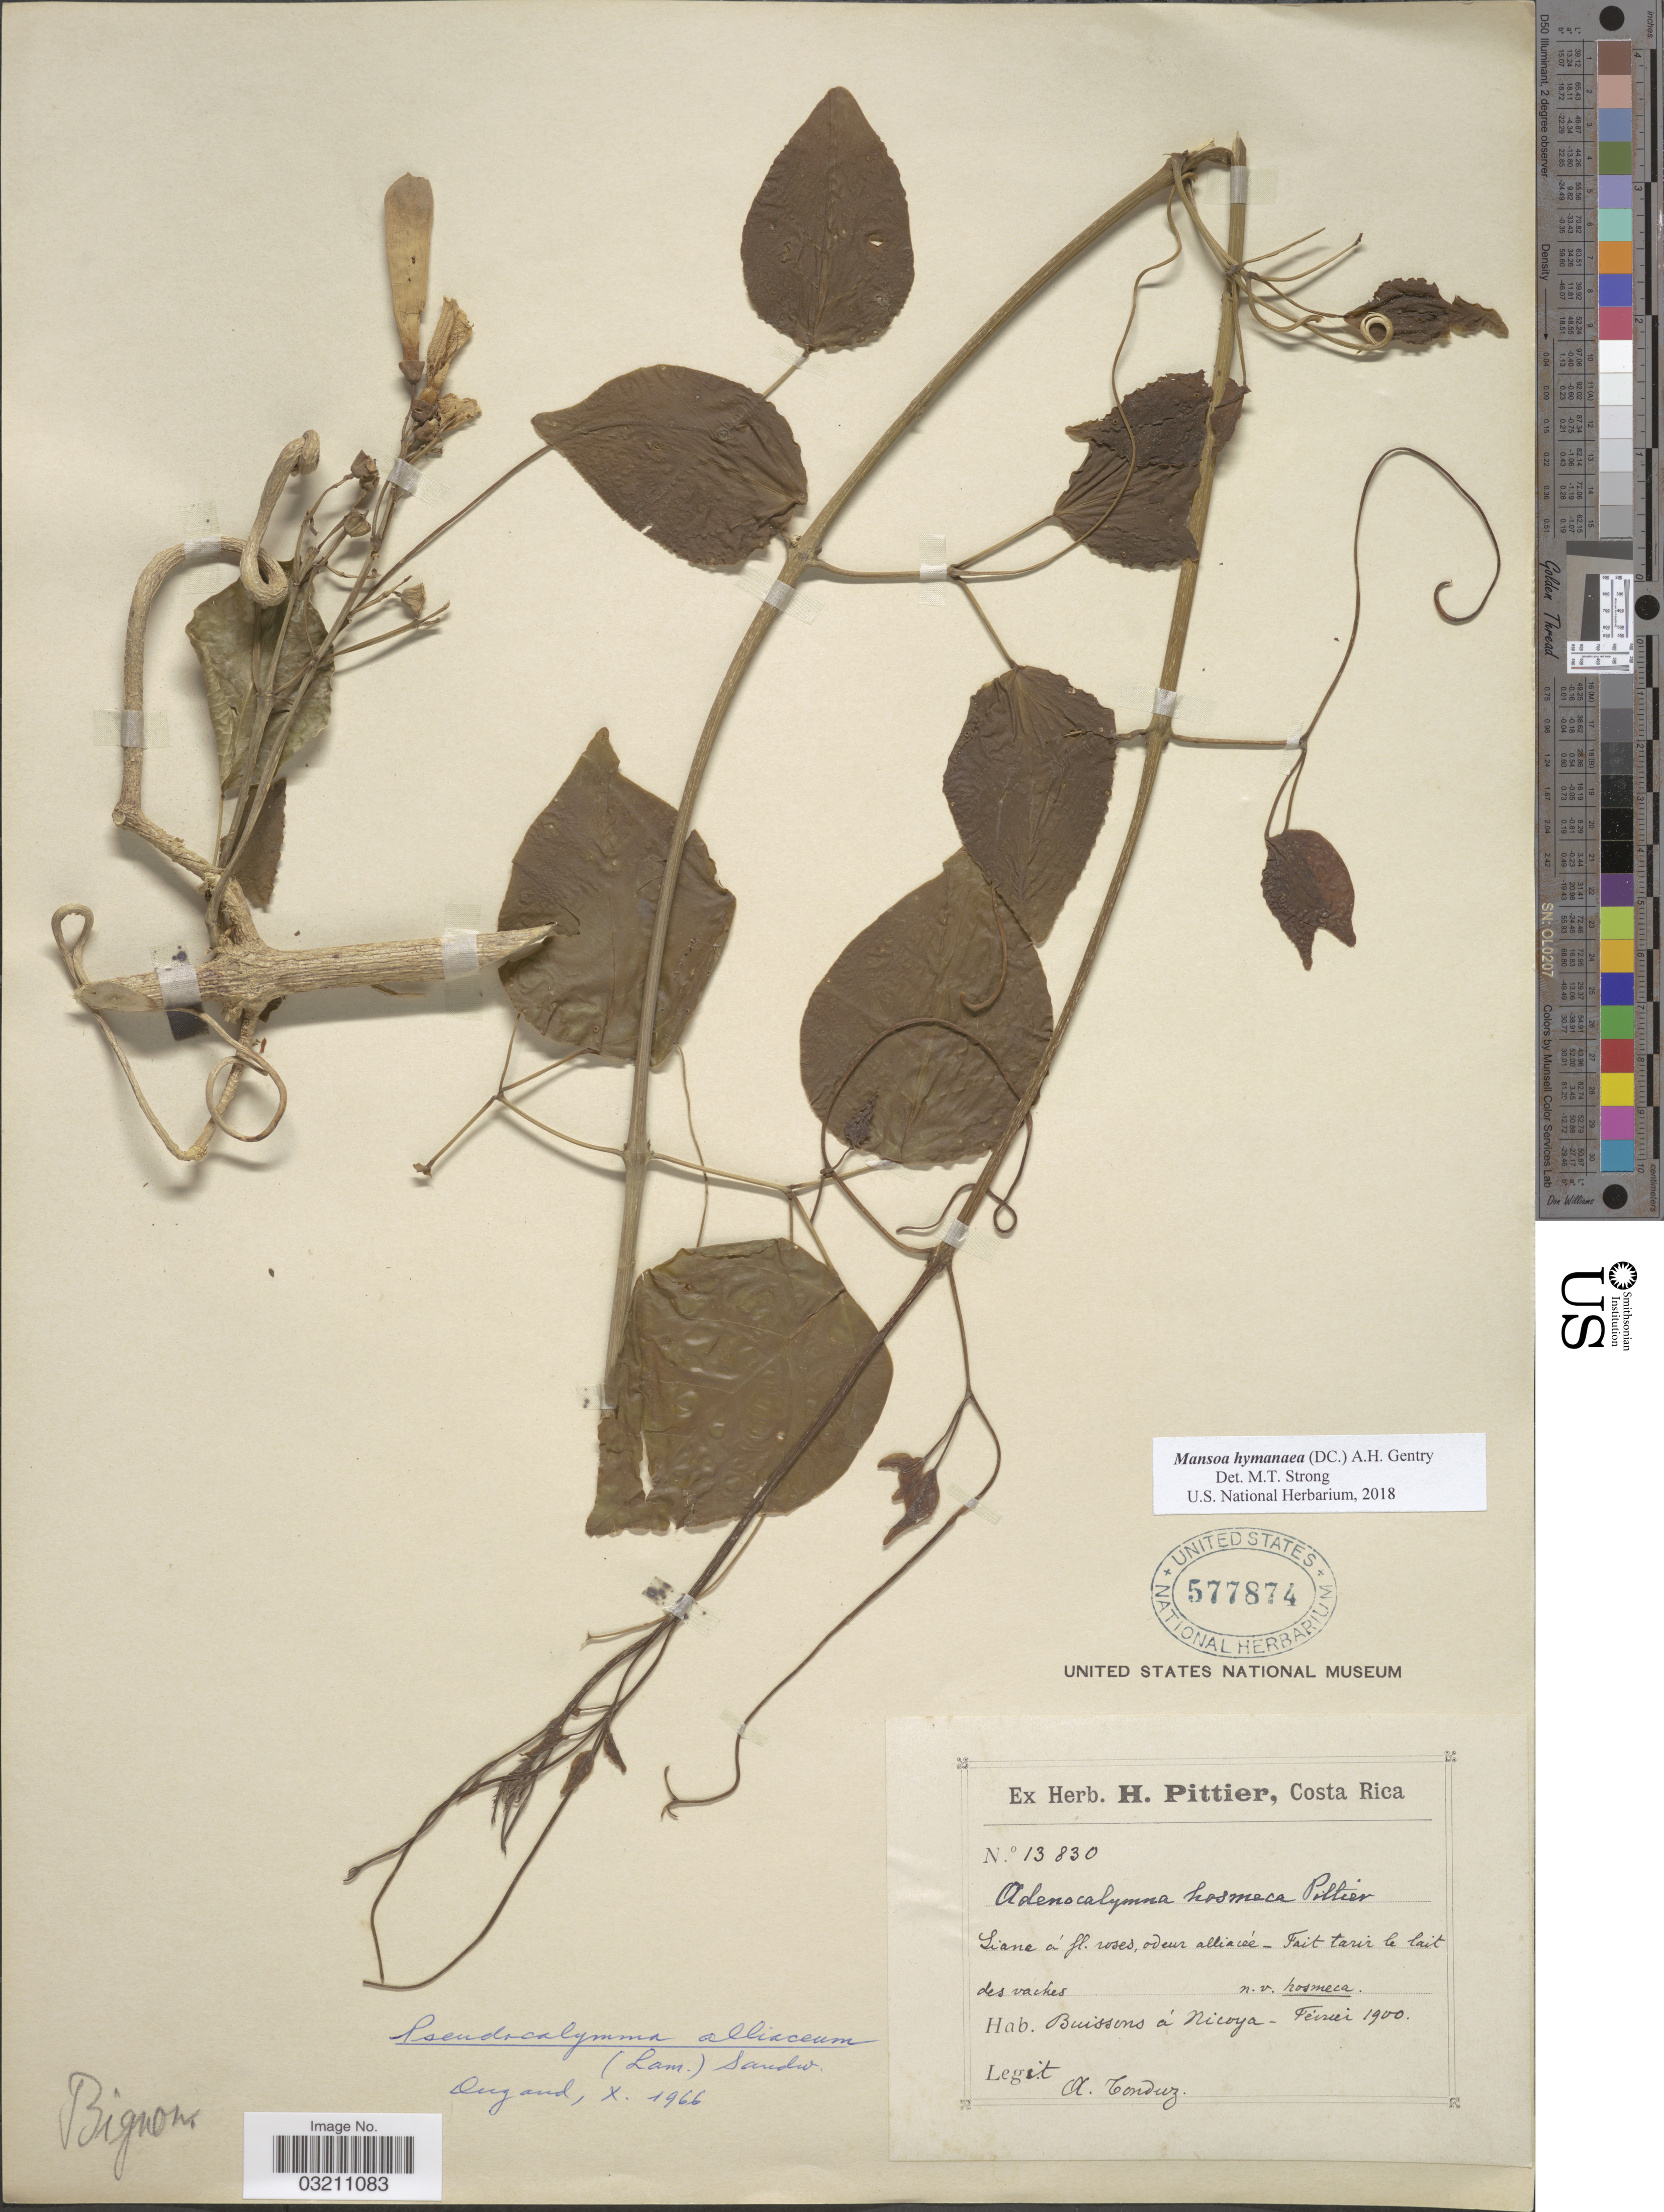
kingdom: Plantae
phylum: Tracheophyta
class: Magnoliopsida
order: Lamiales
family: Bignoniaceae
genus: Mansoa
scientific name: Mansoa hymenaea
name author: (DC.) A.H. Gentry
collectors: A. Tonduz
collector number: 13830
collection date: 1900-02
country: Costa Rica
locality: Buissons à Nicoya.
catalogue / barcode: US 577874